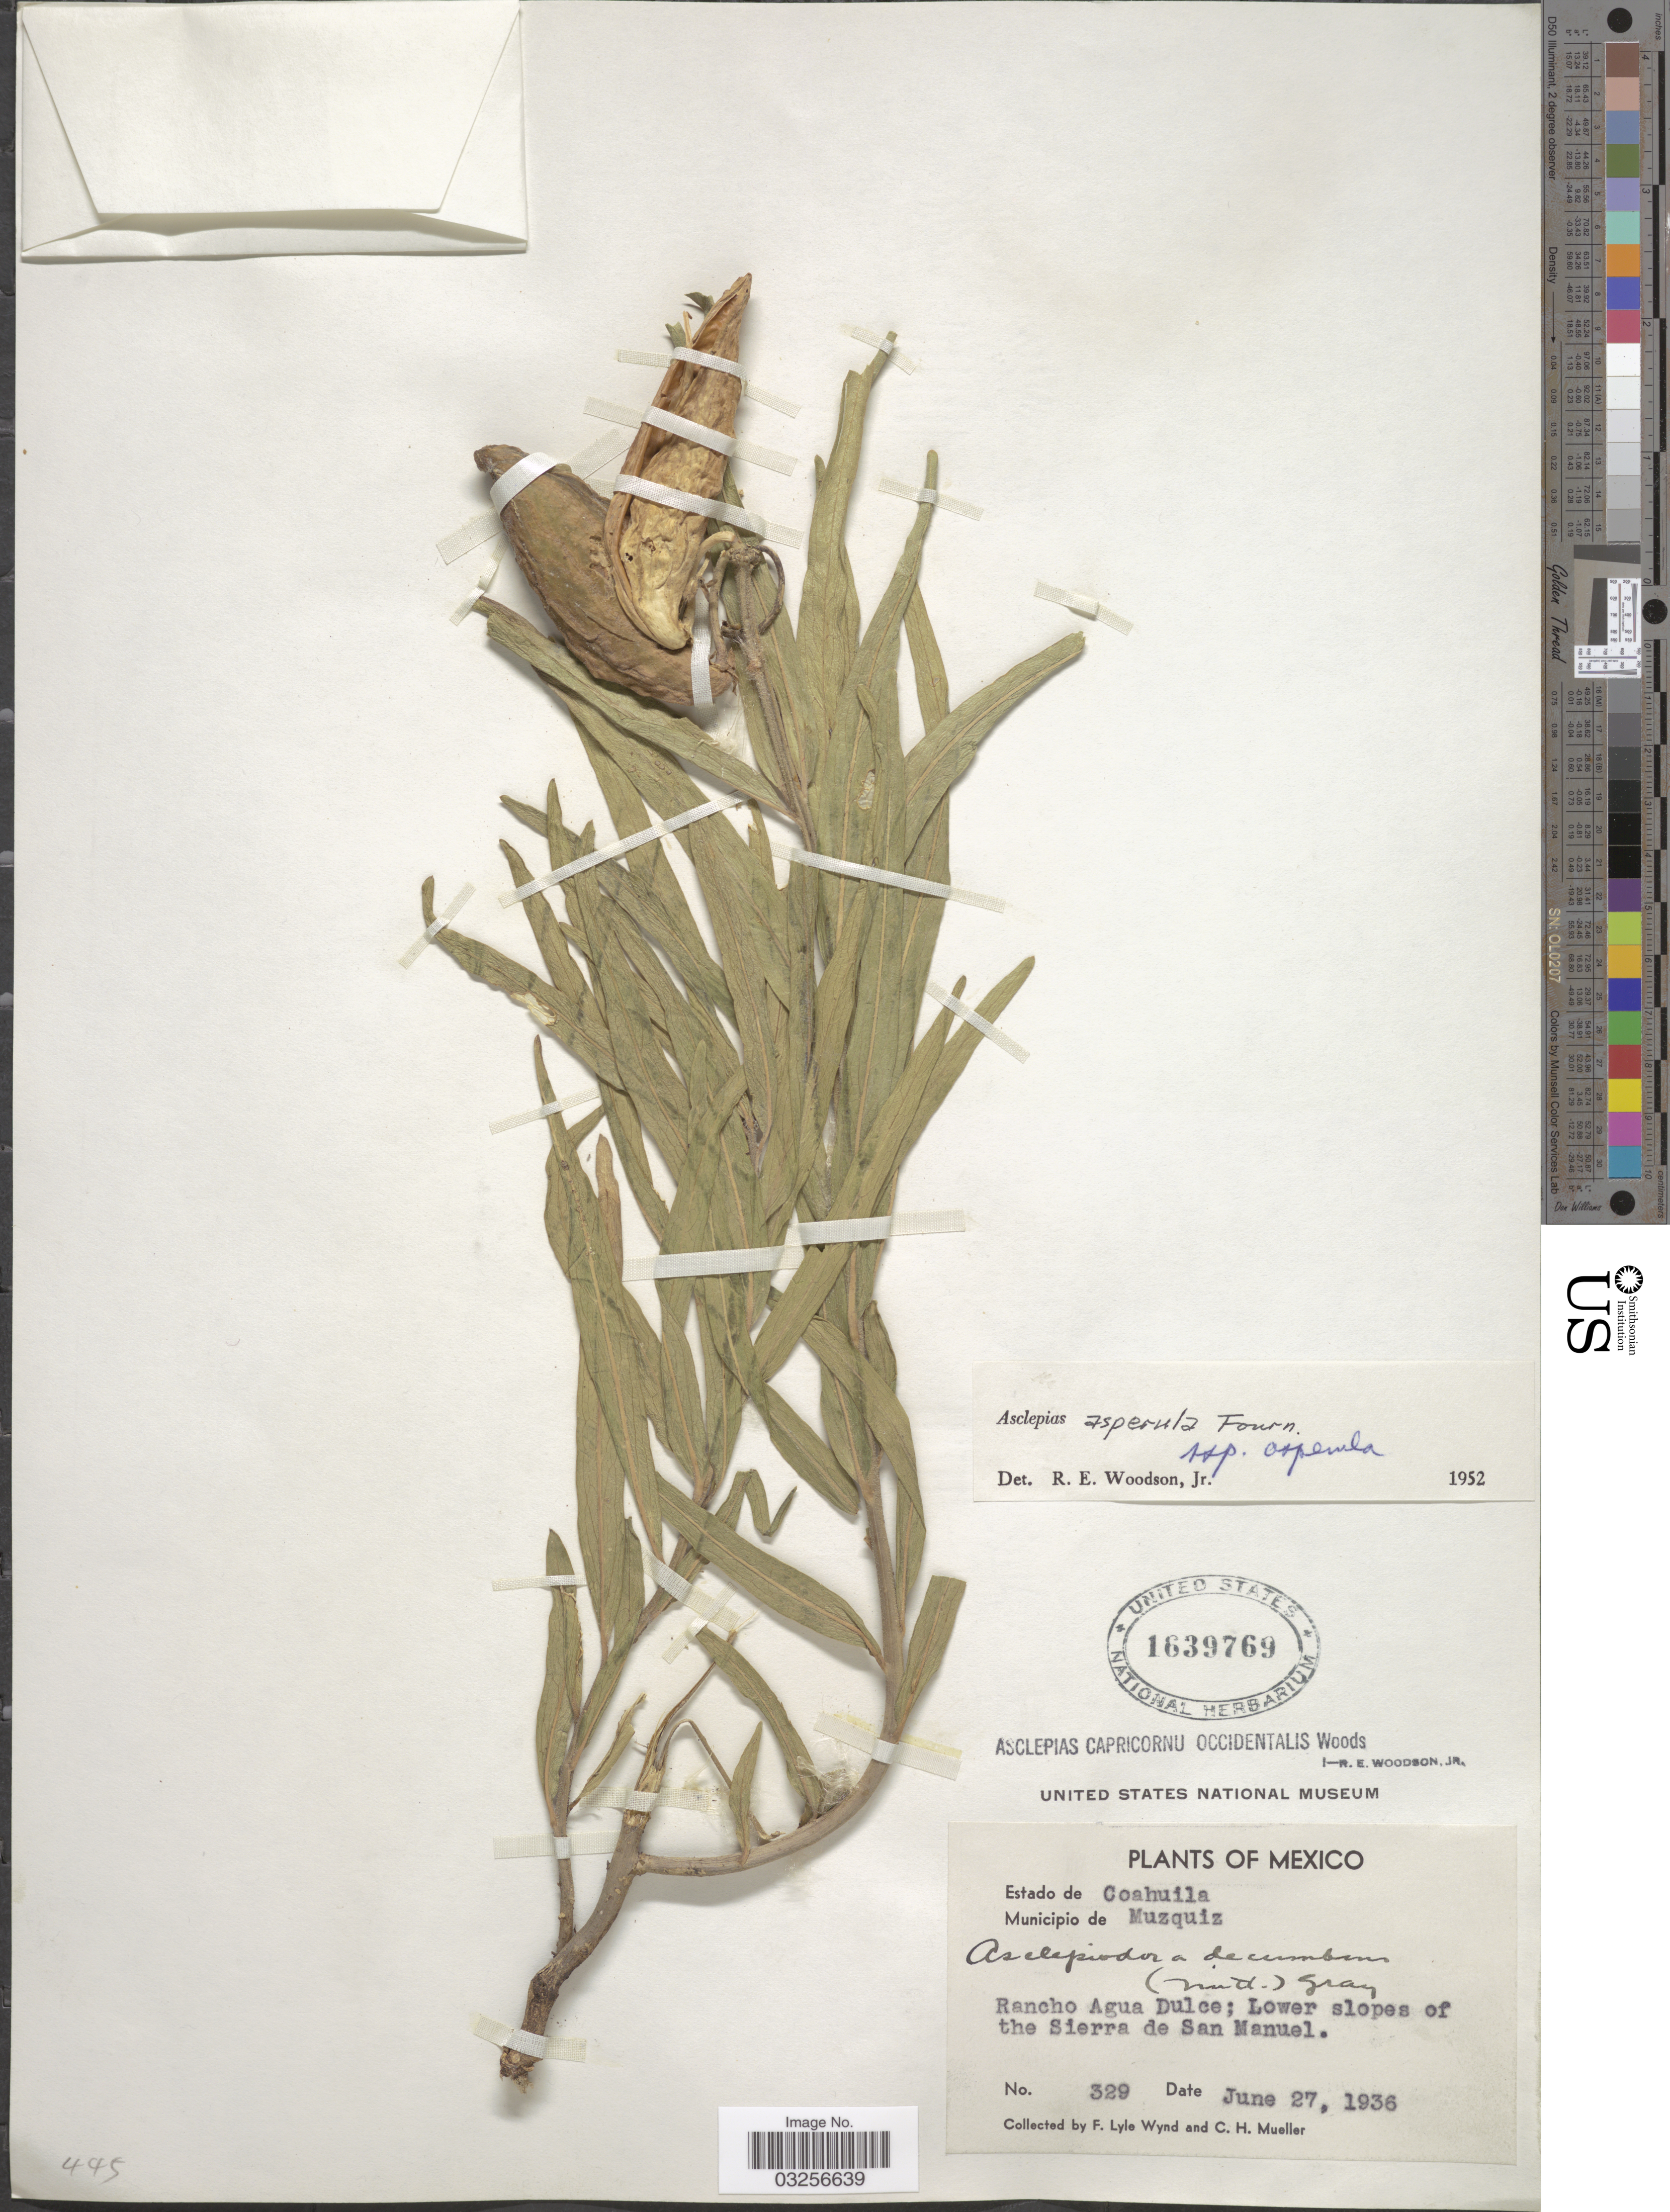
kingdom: Plantae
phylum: Tracheophyta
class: Magnoliopsida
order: Gentianales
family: Apocynaceae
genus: Asclepias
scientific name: Asclepias asperula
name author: (Decne.) Woodson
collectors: F. L. Wynd & C. H. Mueller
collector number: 329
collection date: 1936-06-27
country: Mexico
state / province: Coahuila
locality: Municipio de Muzquiz, Rancho Agua Dulce; Lower slopes of the Sierra de San Manuel.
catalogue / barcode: US 1639769